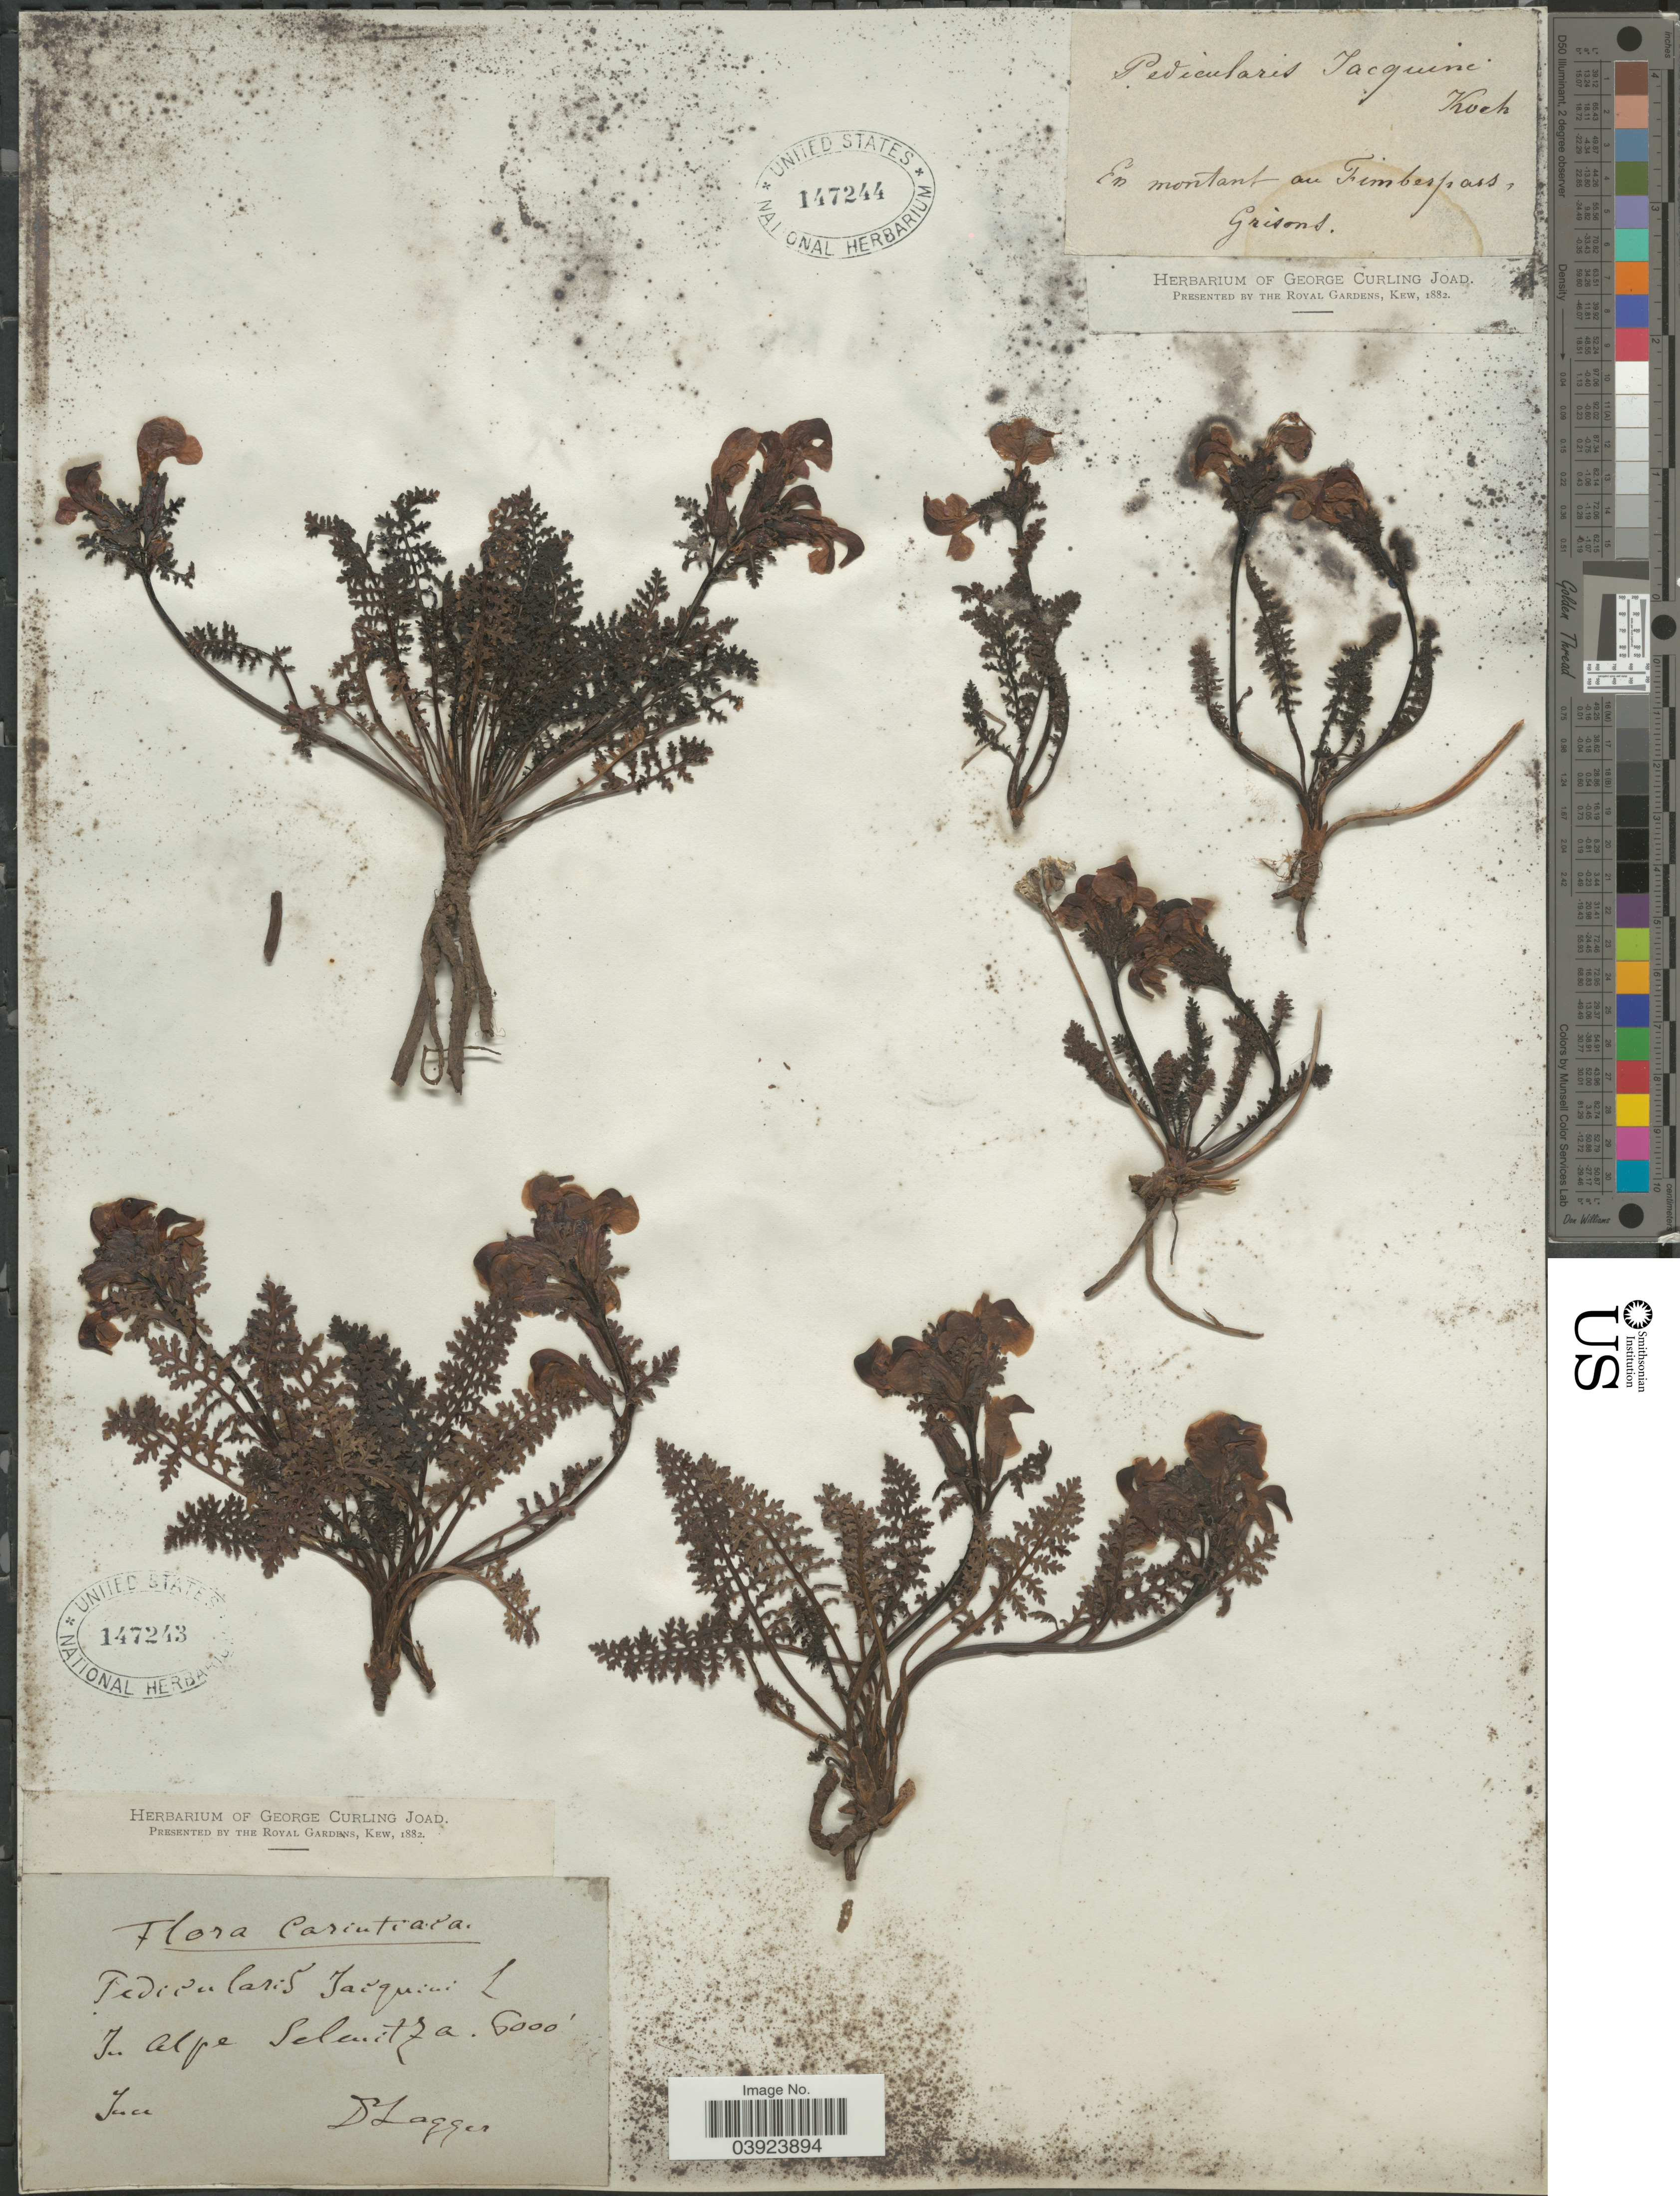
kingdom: Plantae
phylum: Tracheophyta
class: Magnoliopsida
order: Lamiales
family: Orobanchaceae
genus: Pedicularis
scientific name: Pedicularis jacquinii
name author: W.D.J. Koch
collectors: F. J. Lagger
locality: Carintiaca. In alpe Selenitza.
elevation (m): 1829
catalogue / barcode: US 147243-2